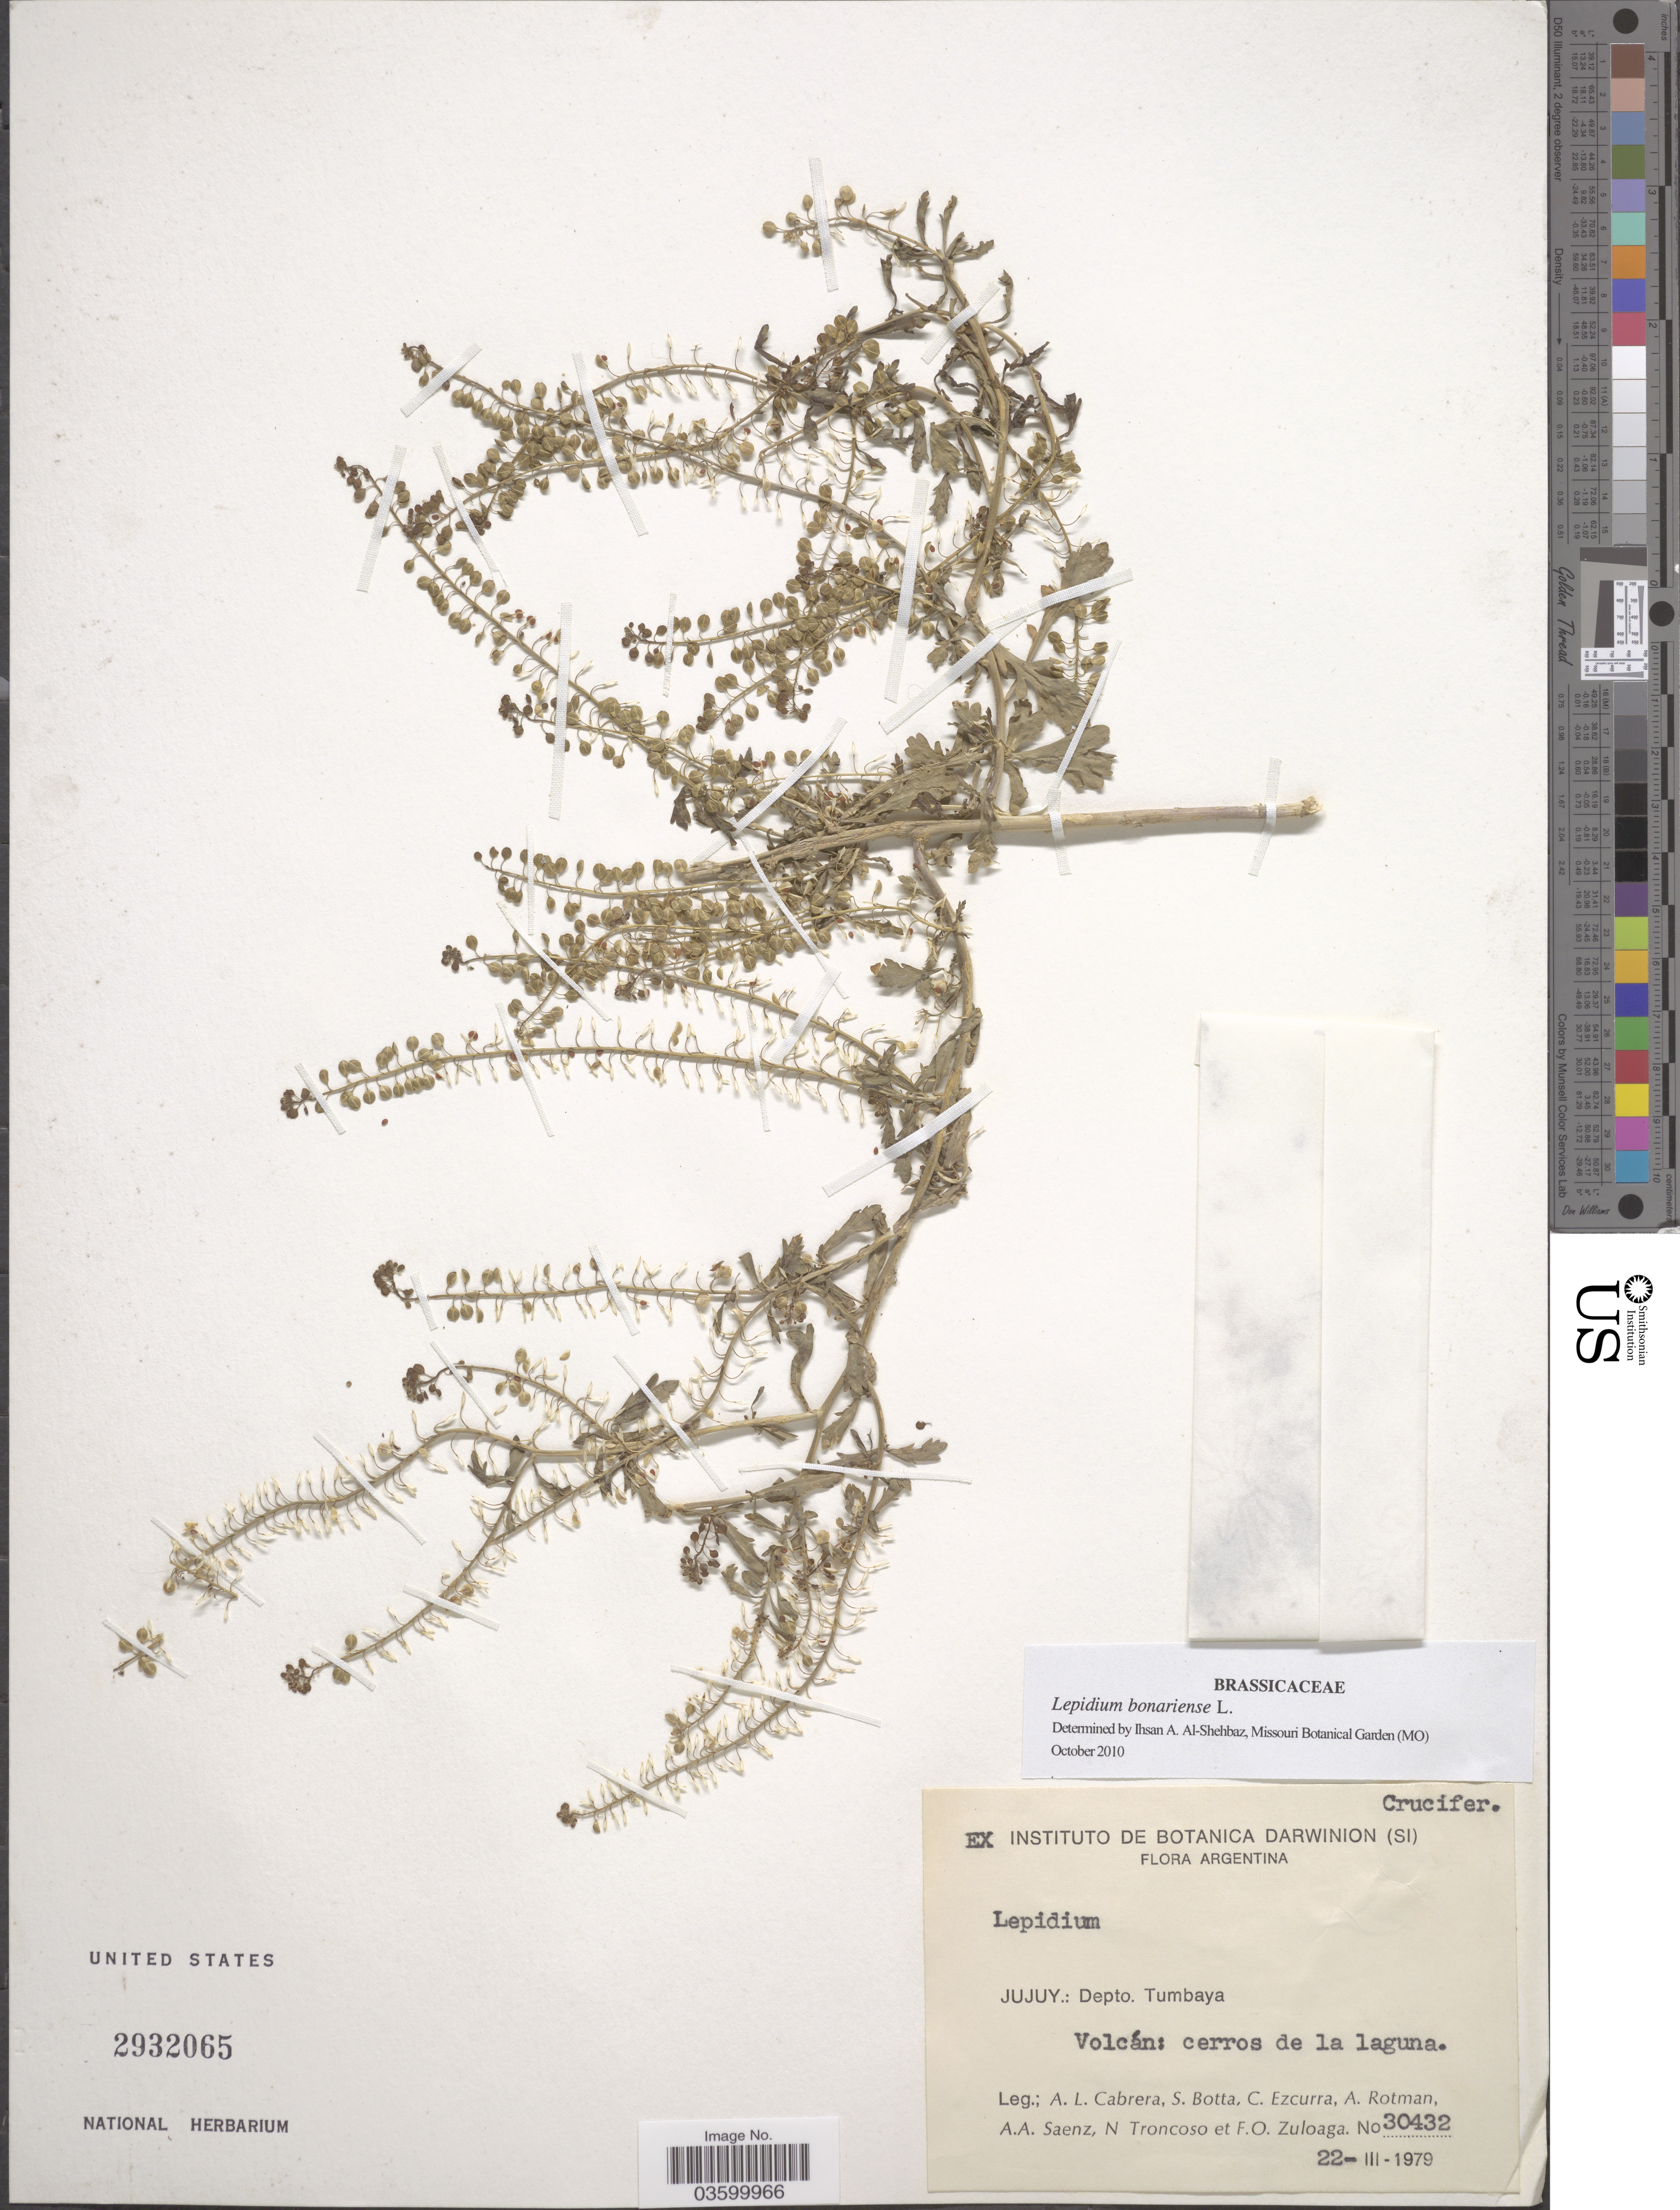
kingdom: Plantae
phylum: Tracheophyta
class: Magnoliopsida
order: Brassicales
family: Brassicaceae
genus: Lepidium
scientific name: Lepidium bonariense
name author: L.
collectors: A. L. Cabrera, S. Botta, C. Ezcurra, A. D. Rotman & et al.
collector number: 30432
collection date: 1979-03-22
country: Argentina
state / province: Jujuy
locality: Depto. Tumbaya. Volcán: cerros de la laguna.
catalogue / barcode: US 2932065